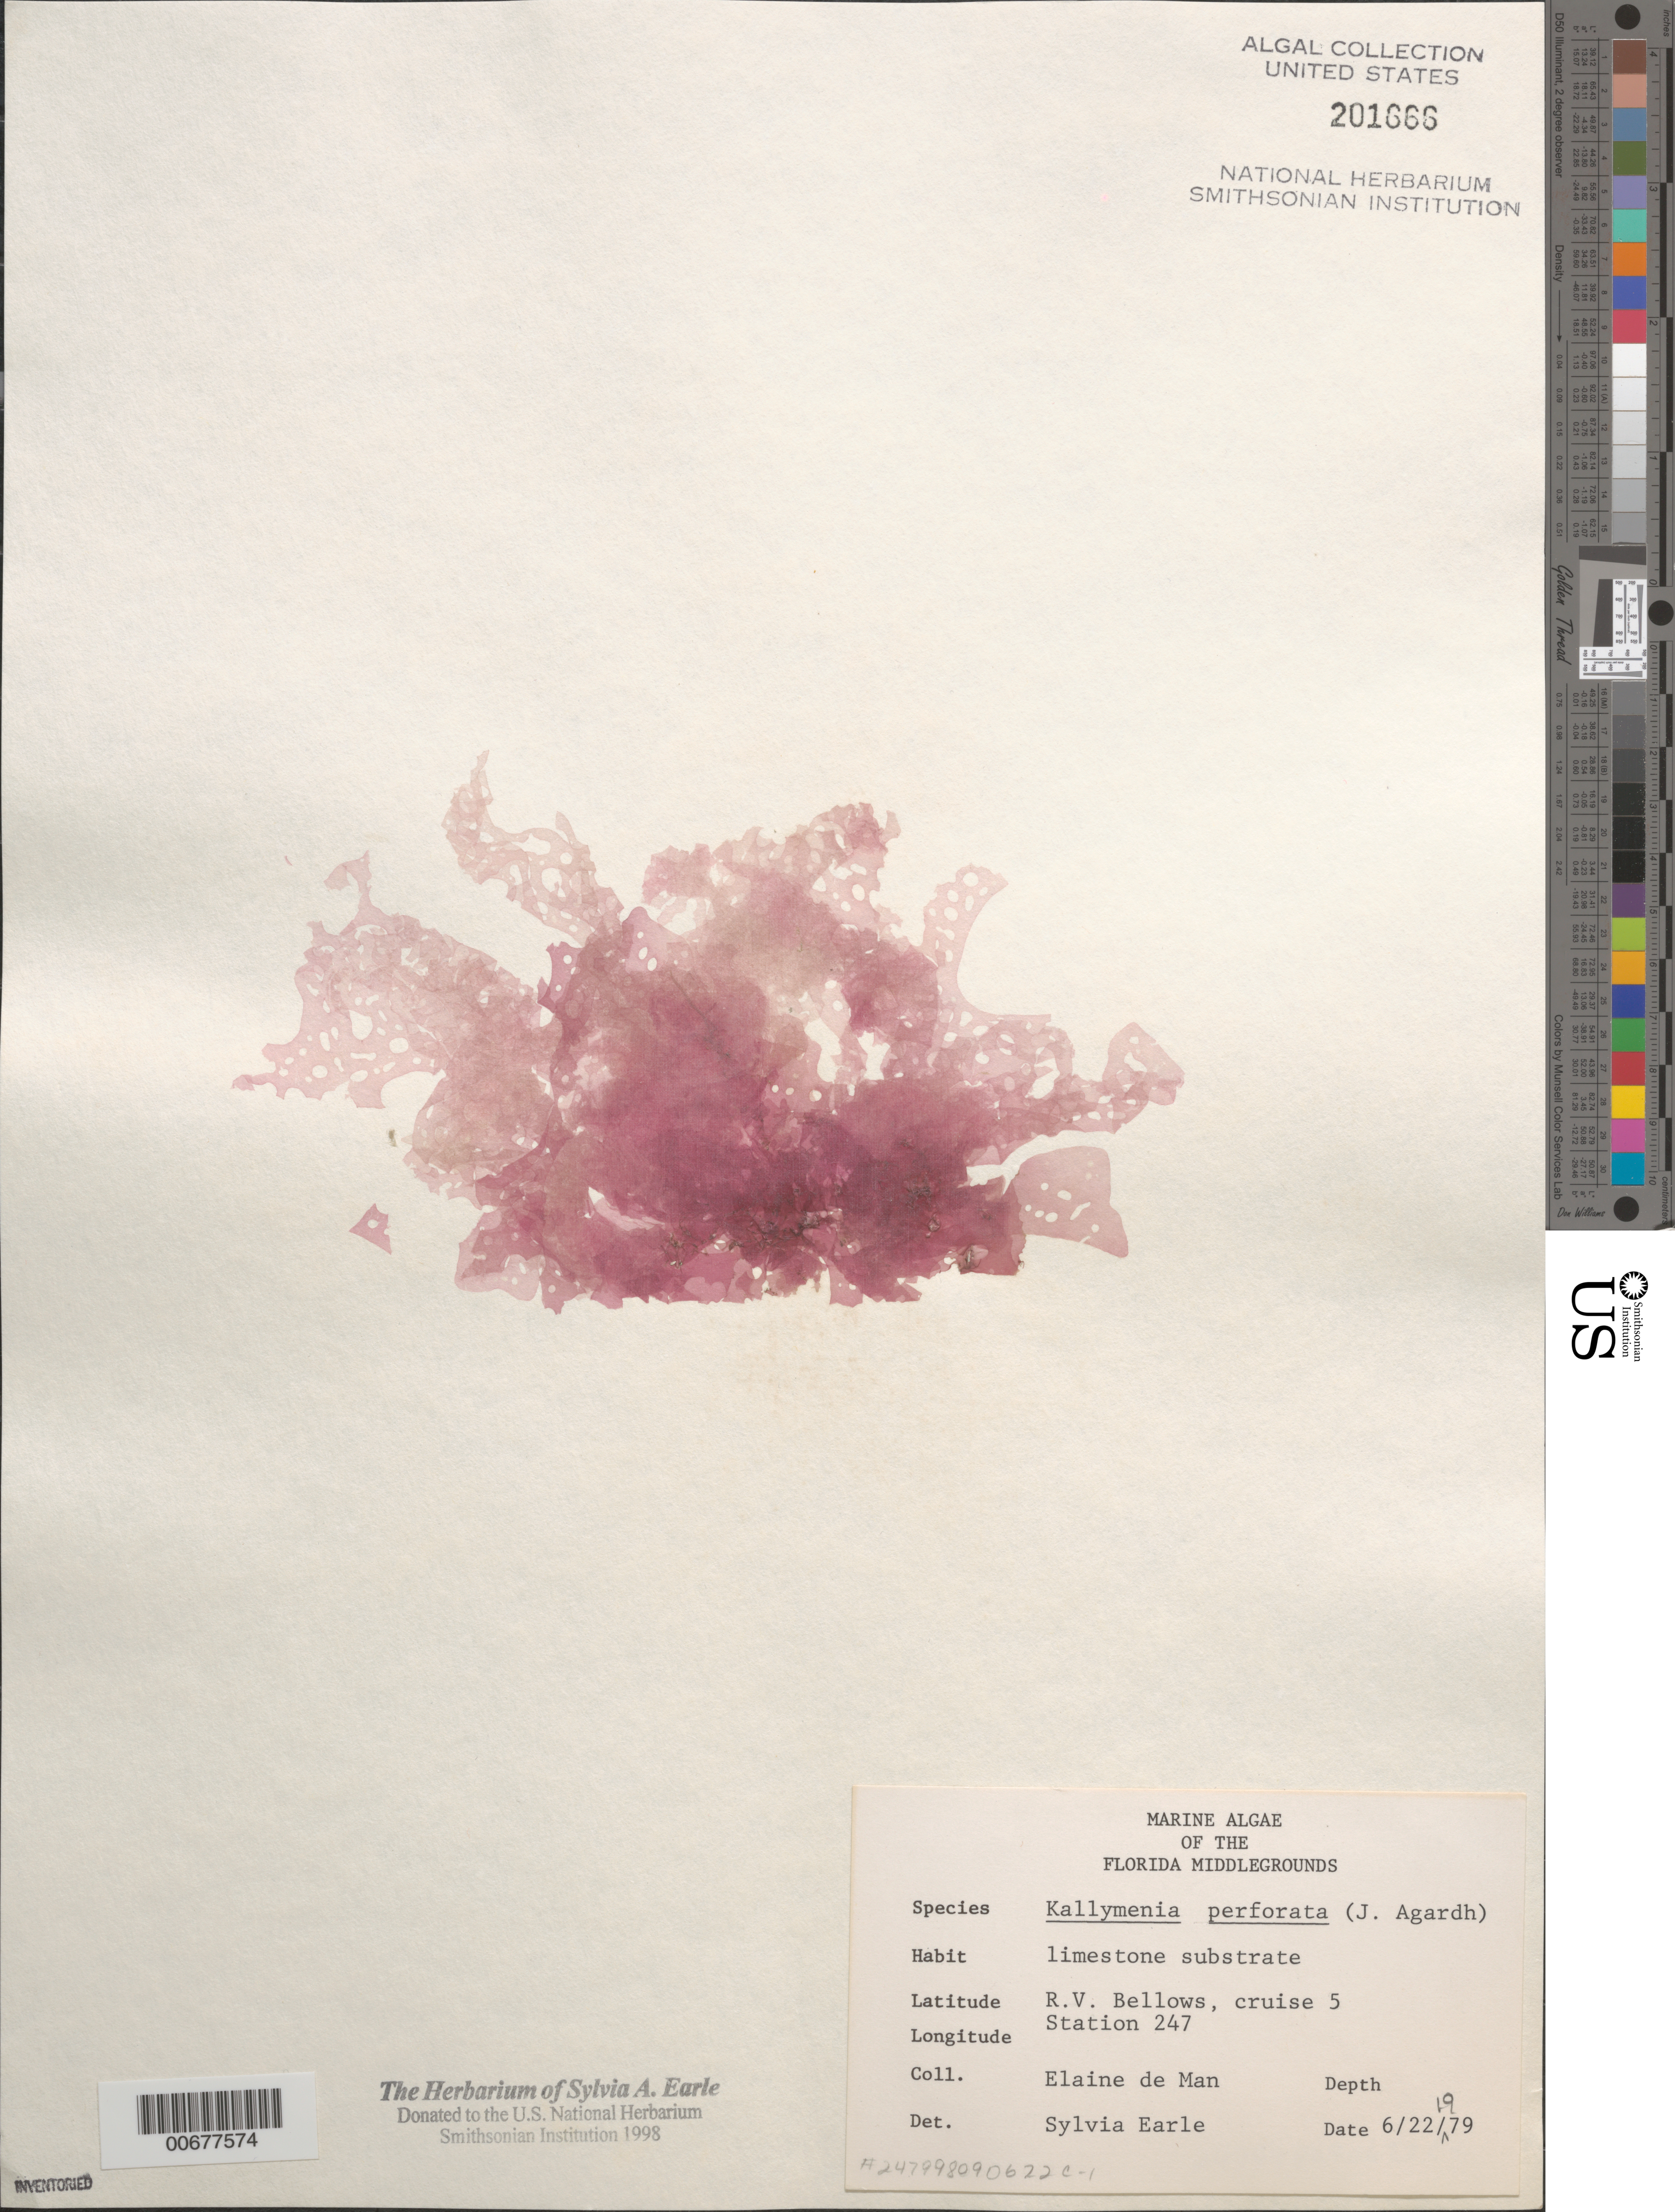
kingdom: Plantae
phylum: Rhodophyta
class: Florideophyceae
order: Gigartinales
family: Kallymeniaceae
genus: Kallymenia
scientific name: Kallymenia perforata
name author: J. Agardh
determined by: Earle, S. A.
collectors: E. de Man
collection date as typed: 22 Jun 1979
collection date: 1979-06-22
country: United States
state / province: Florida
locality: Florida Middle Grounds, Gulf of Mexico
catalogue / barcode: US 201666